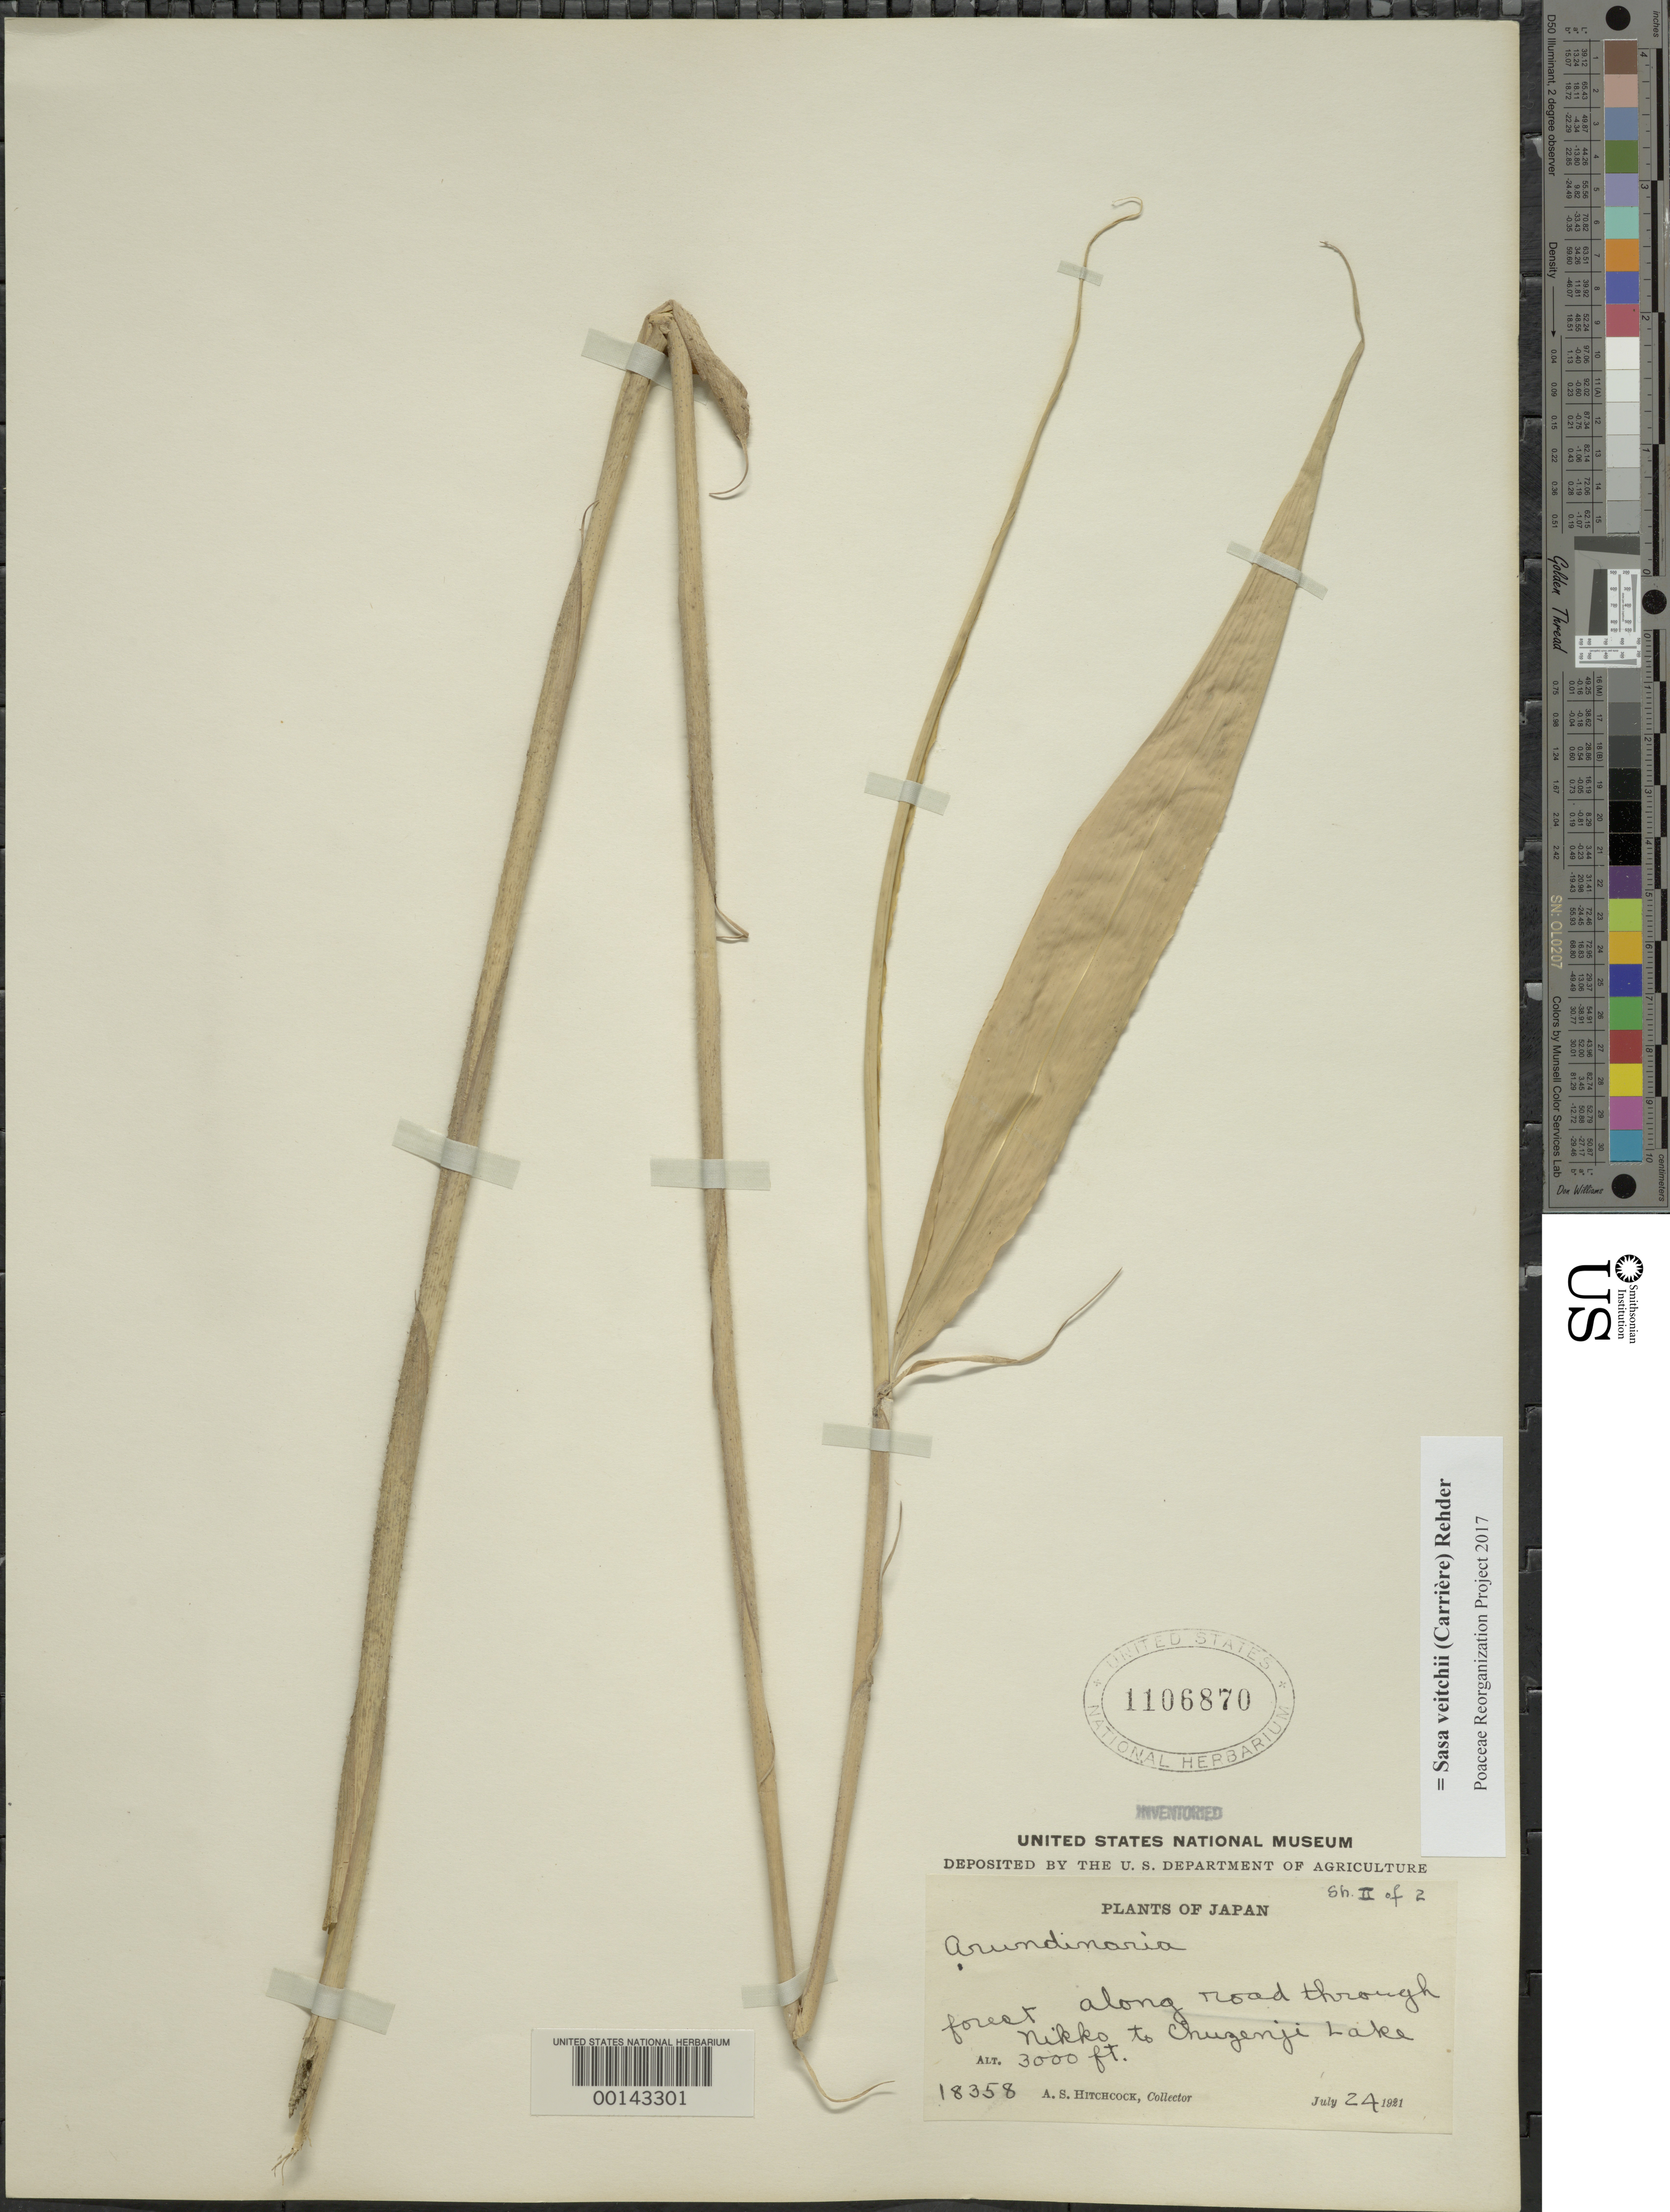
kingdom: Plantae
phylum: Tracheophyta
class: Liliopsida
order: Poales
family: Poaceae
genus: Sasa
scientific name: Sasa veitchii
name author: (Carrière) Rehder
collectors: A. S. Hitchcock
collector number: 18358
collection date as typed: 24 Jul 1921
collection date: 1921-07-24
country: Japan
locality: Nikko, chuzanji lake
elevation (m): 915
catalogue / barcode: US 1106870